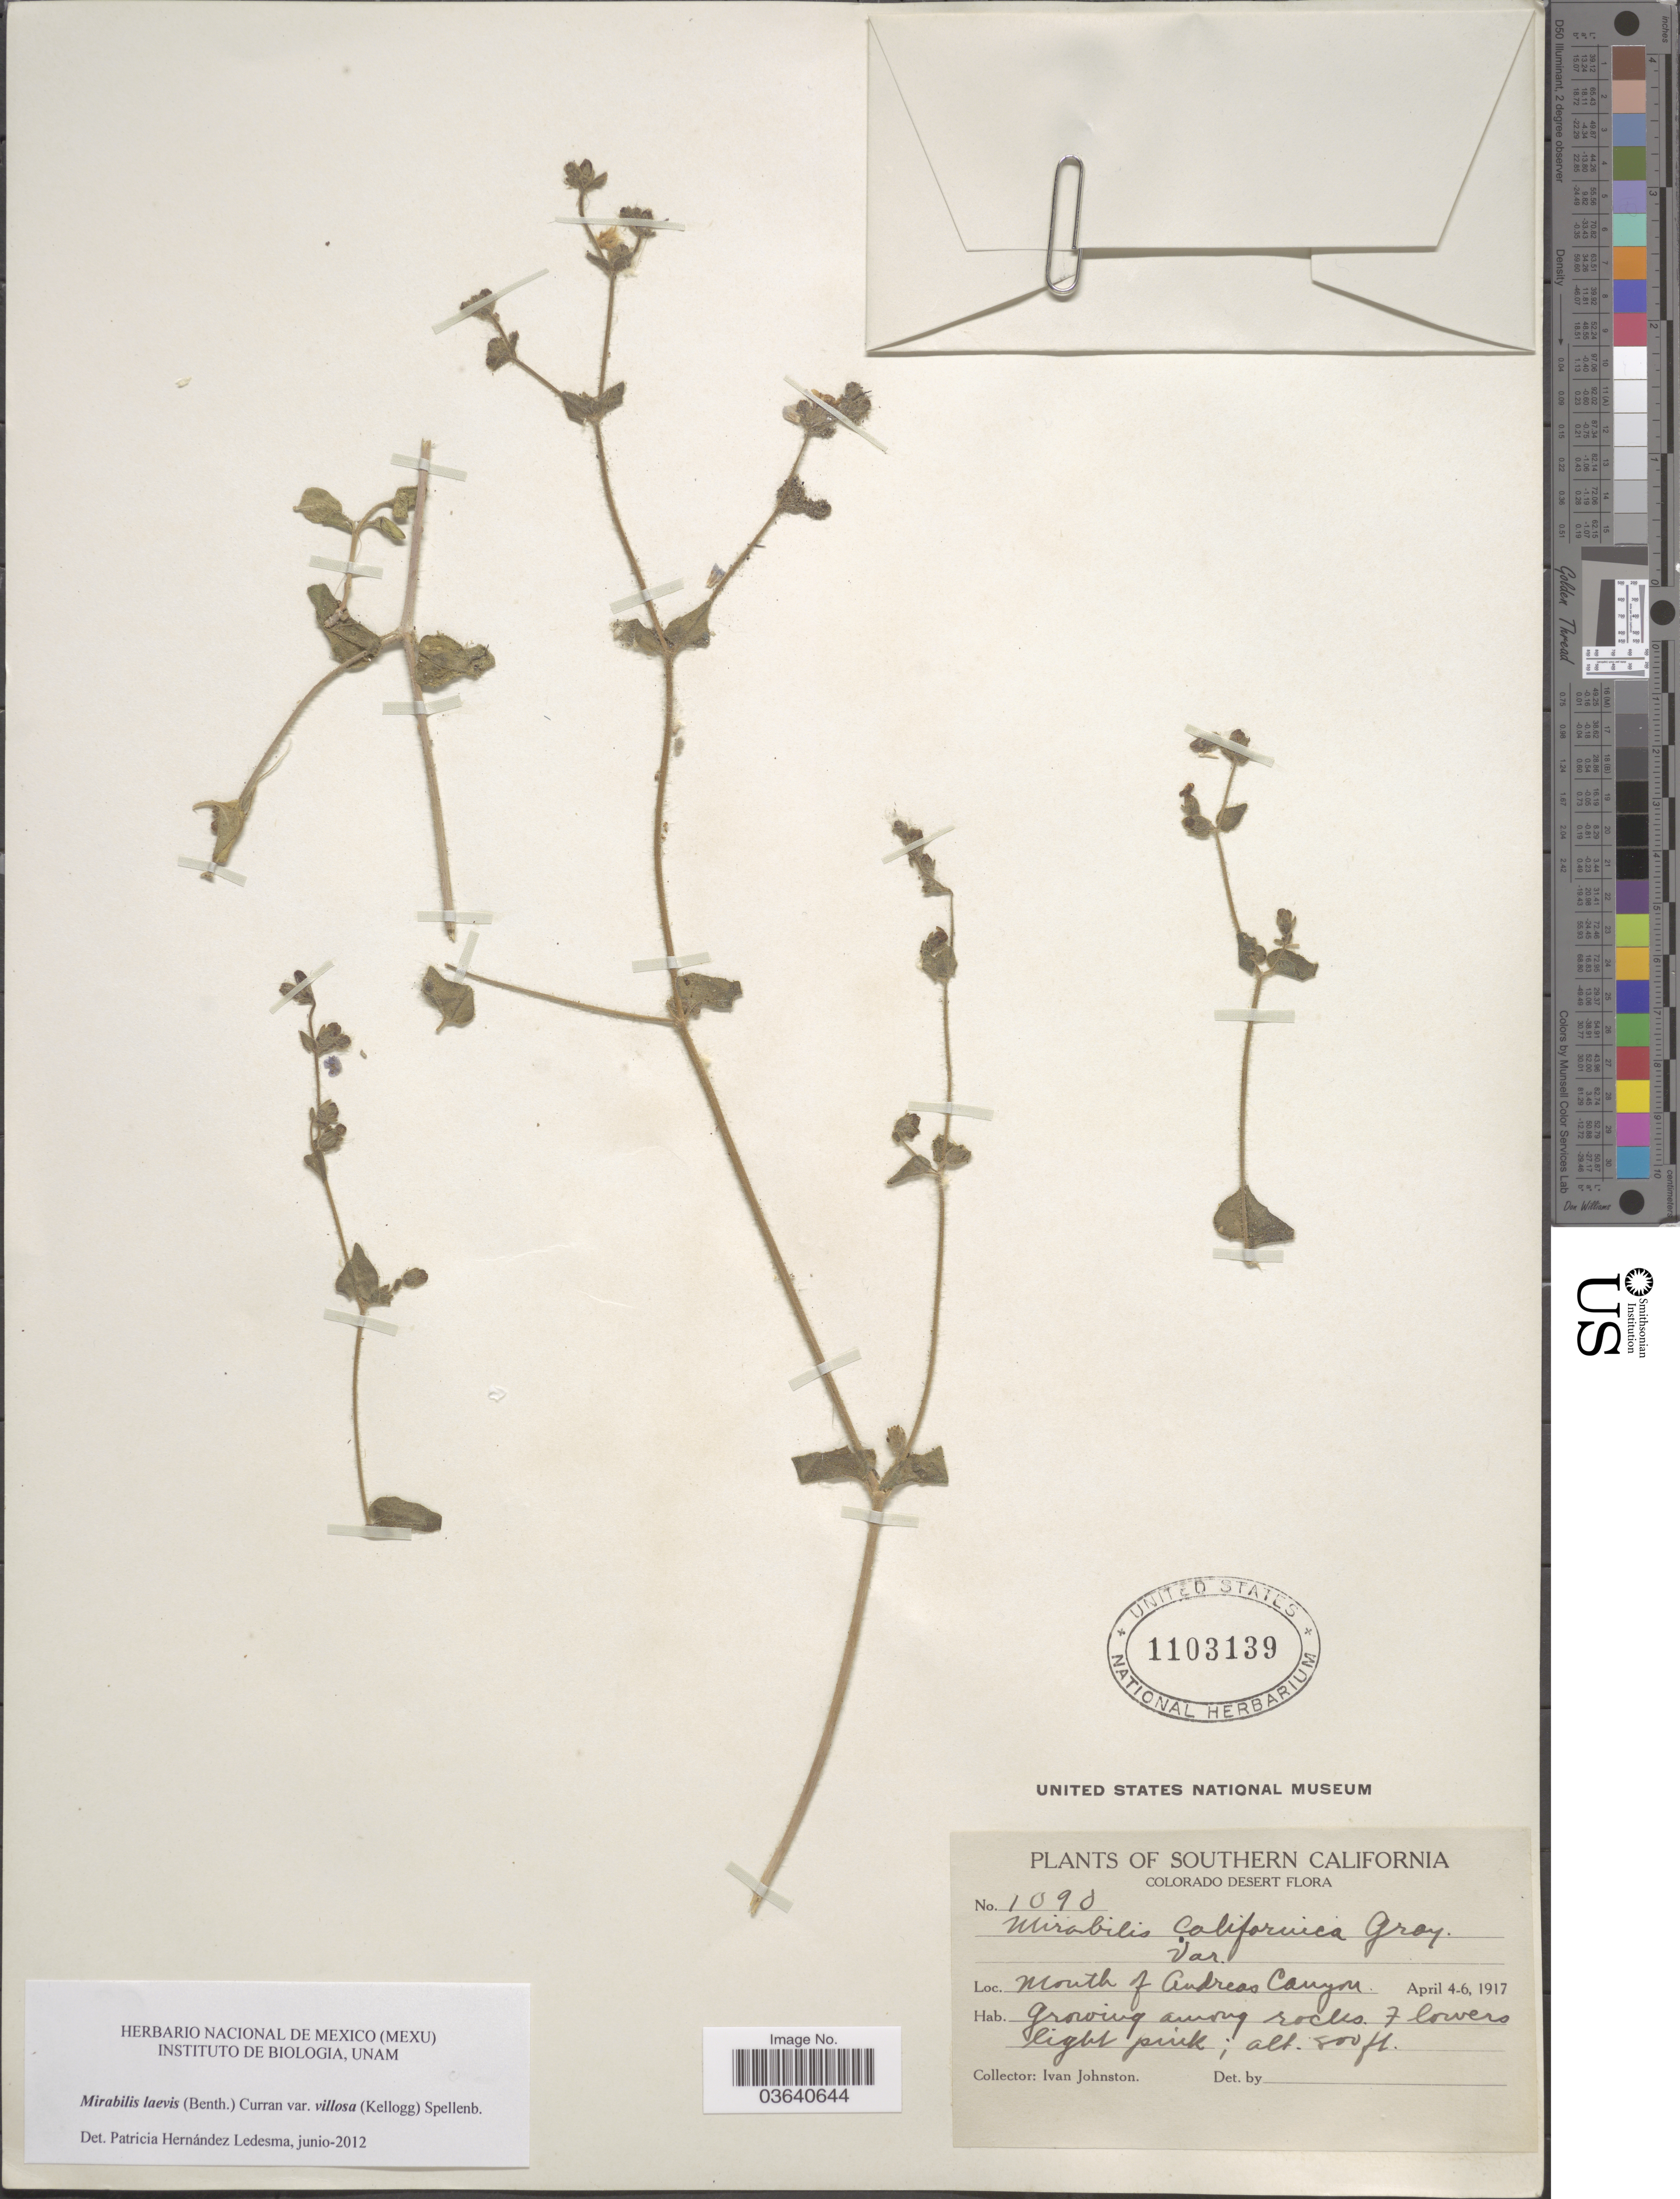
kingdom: Plantae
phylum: Tracheophyta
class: Magnoliopsida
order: Caryophyllales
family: Nyctaginaceae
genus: Mirabilis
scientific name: Mirabilis laevis var. villosa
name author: (Kellogg) Spellenb.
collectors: I.M. Johnston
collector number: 1090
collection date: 1917-04-04/1917-04-06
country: United States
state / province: California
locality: Southern California, Colorado Desert, Mouth of Andreas Canyon.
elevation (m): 244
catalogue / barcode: US 1103139